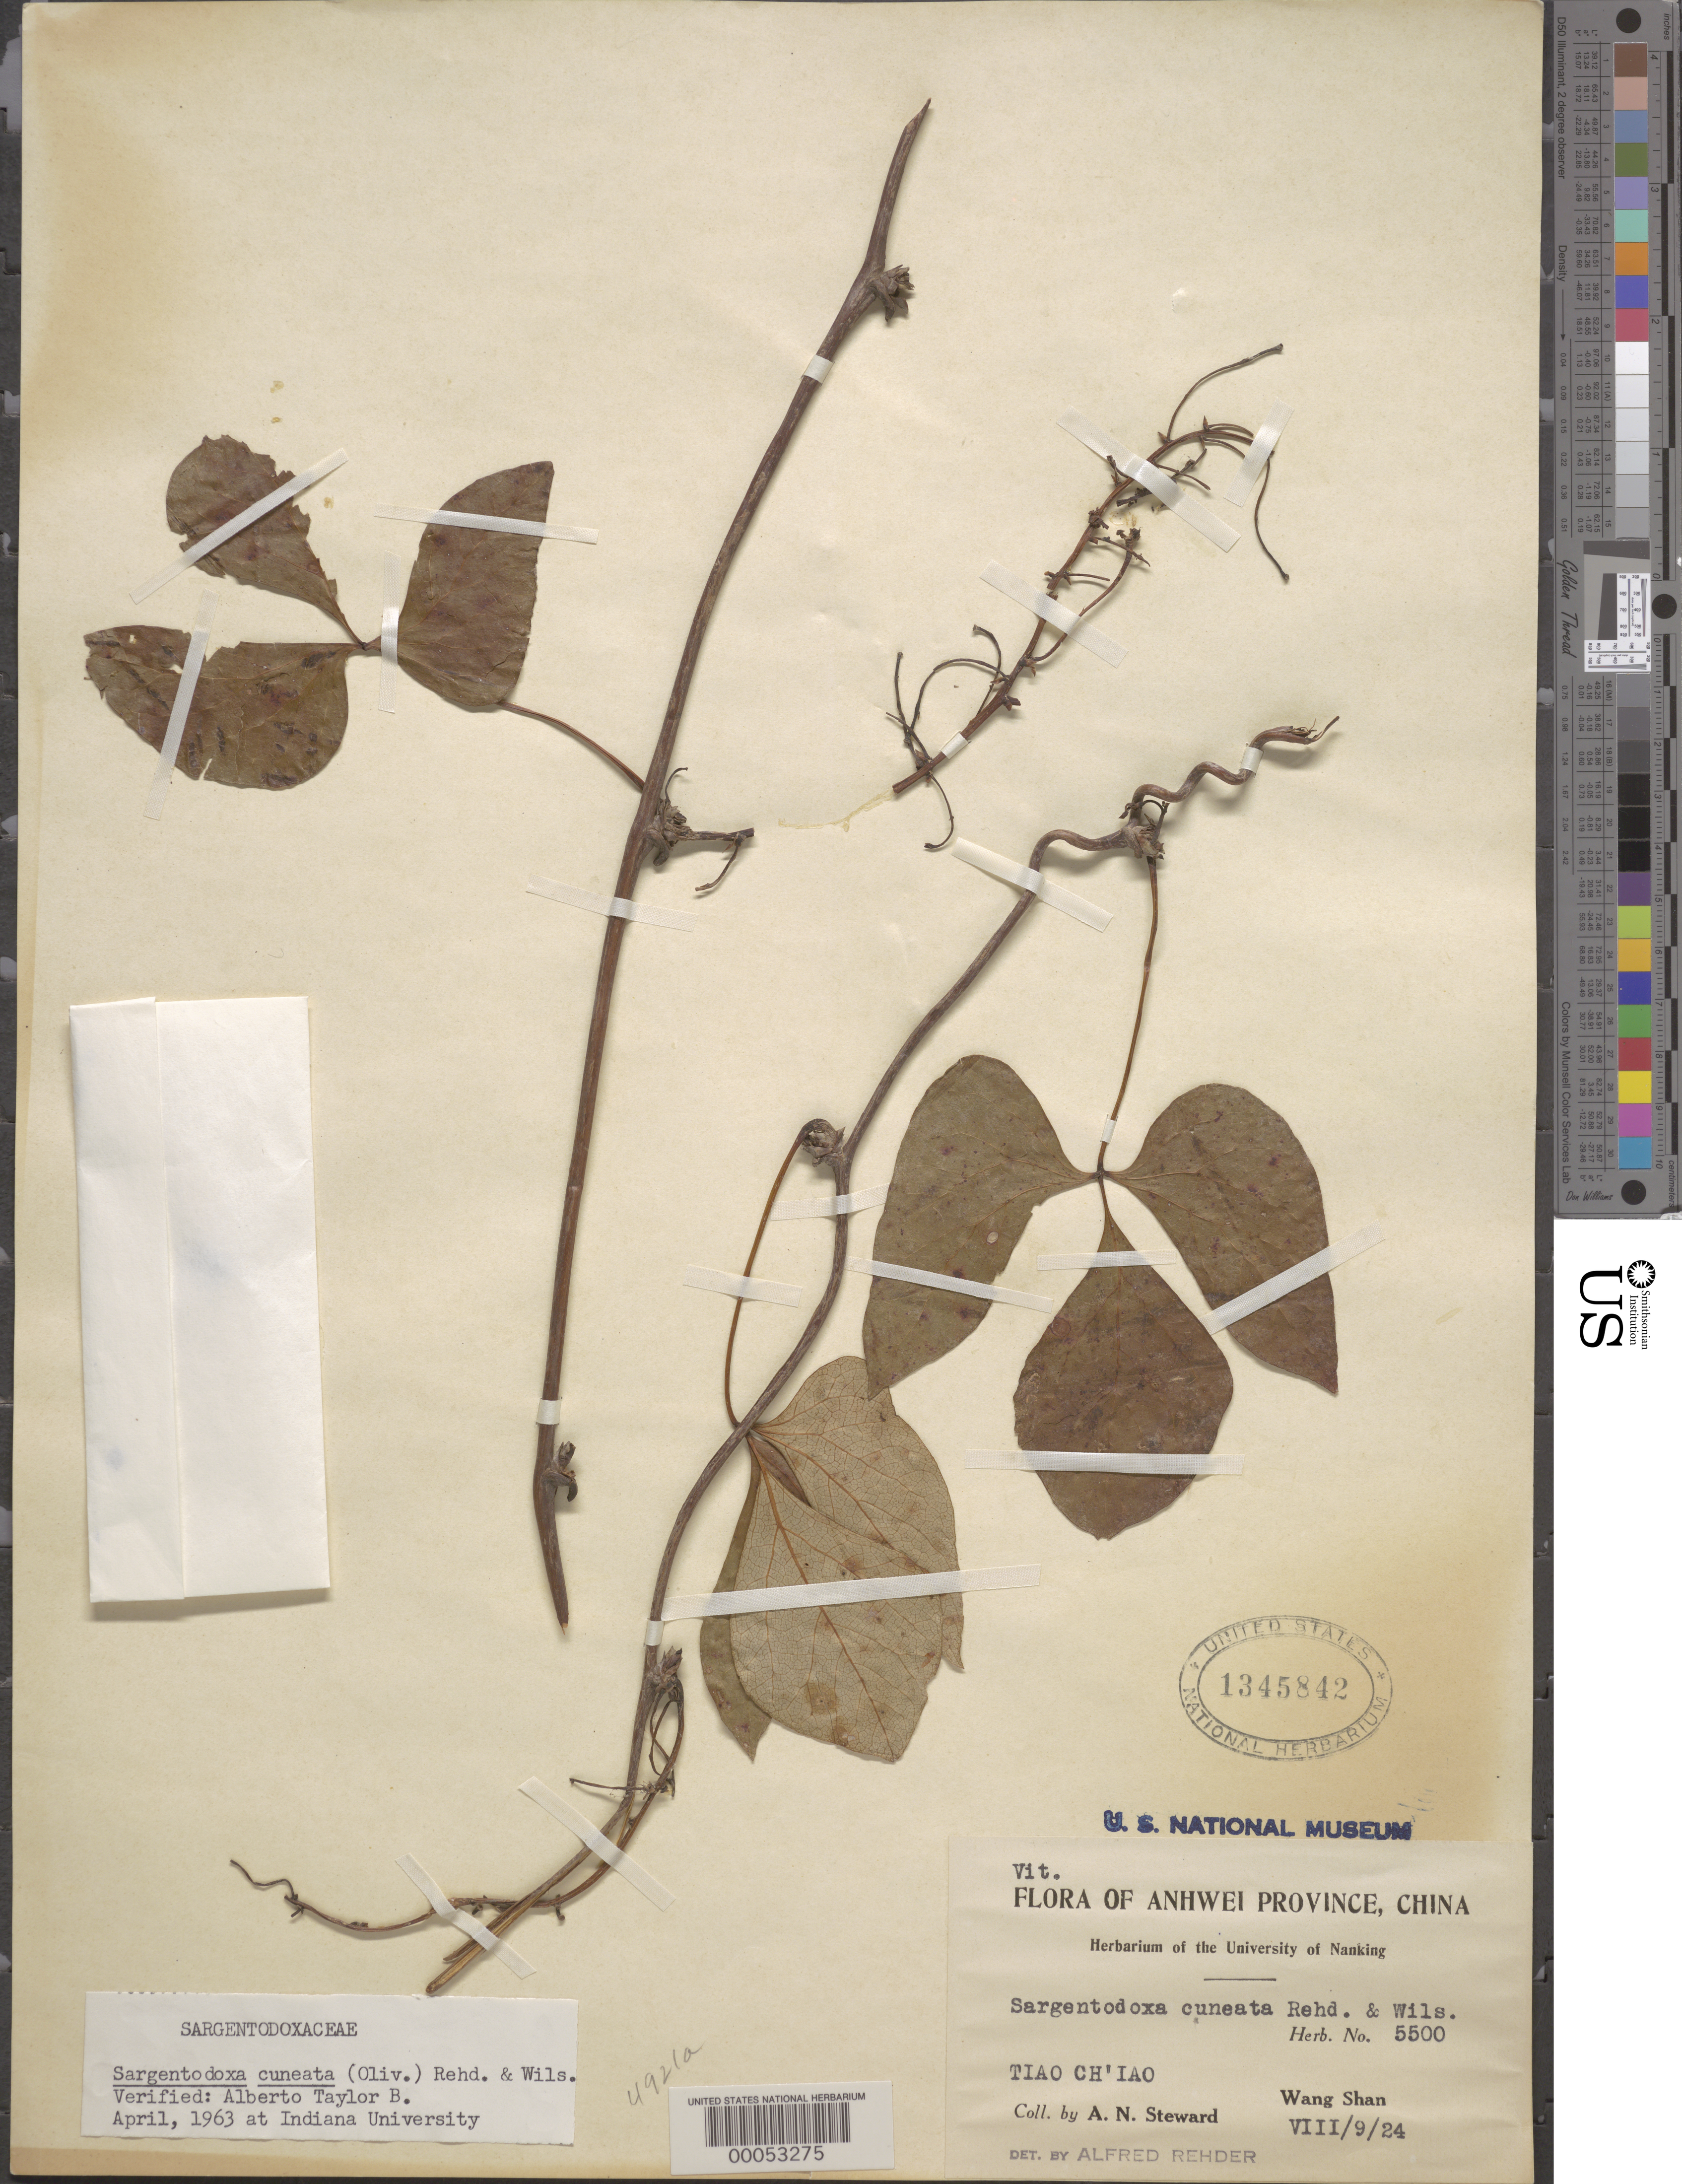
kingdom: Plantae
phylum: Tracheophyta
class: Magnoliopsida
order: Ranunculales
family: Lardizabalaceae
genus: Sargentodoxa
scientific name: Sargentodoxa cuneata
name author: (Oliv.) Rehder & E.H. Wilson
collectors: A. N. Steward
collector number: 5500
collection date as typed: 09 Aug 1924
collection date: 1924-08-09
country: China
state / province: Anhui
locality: Wang shan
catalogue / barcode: US 1345842